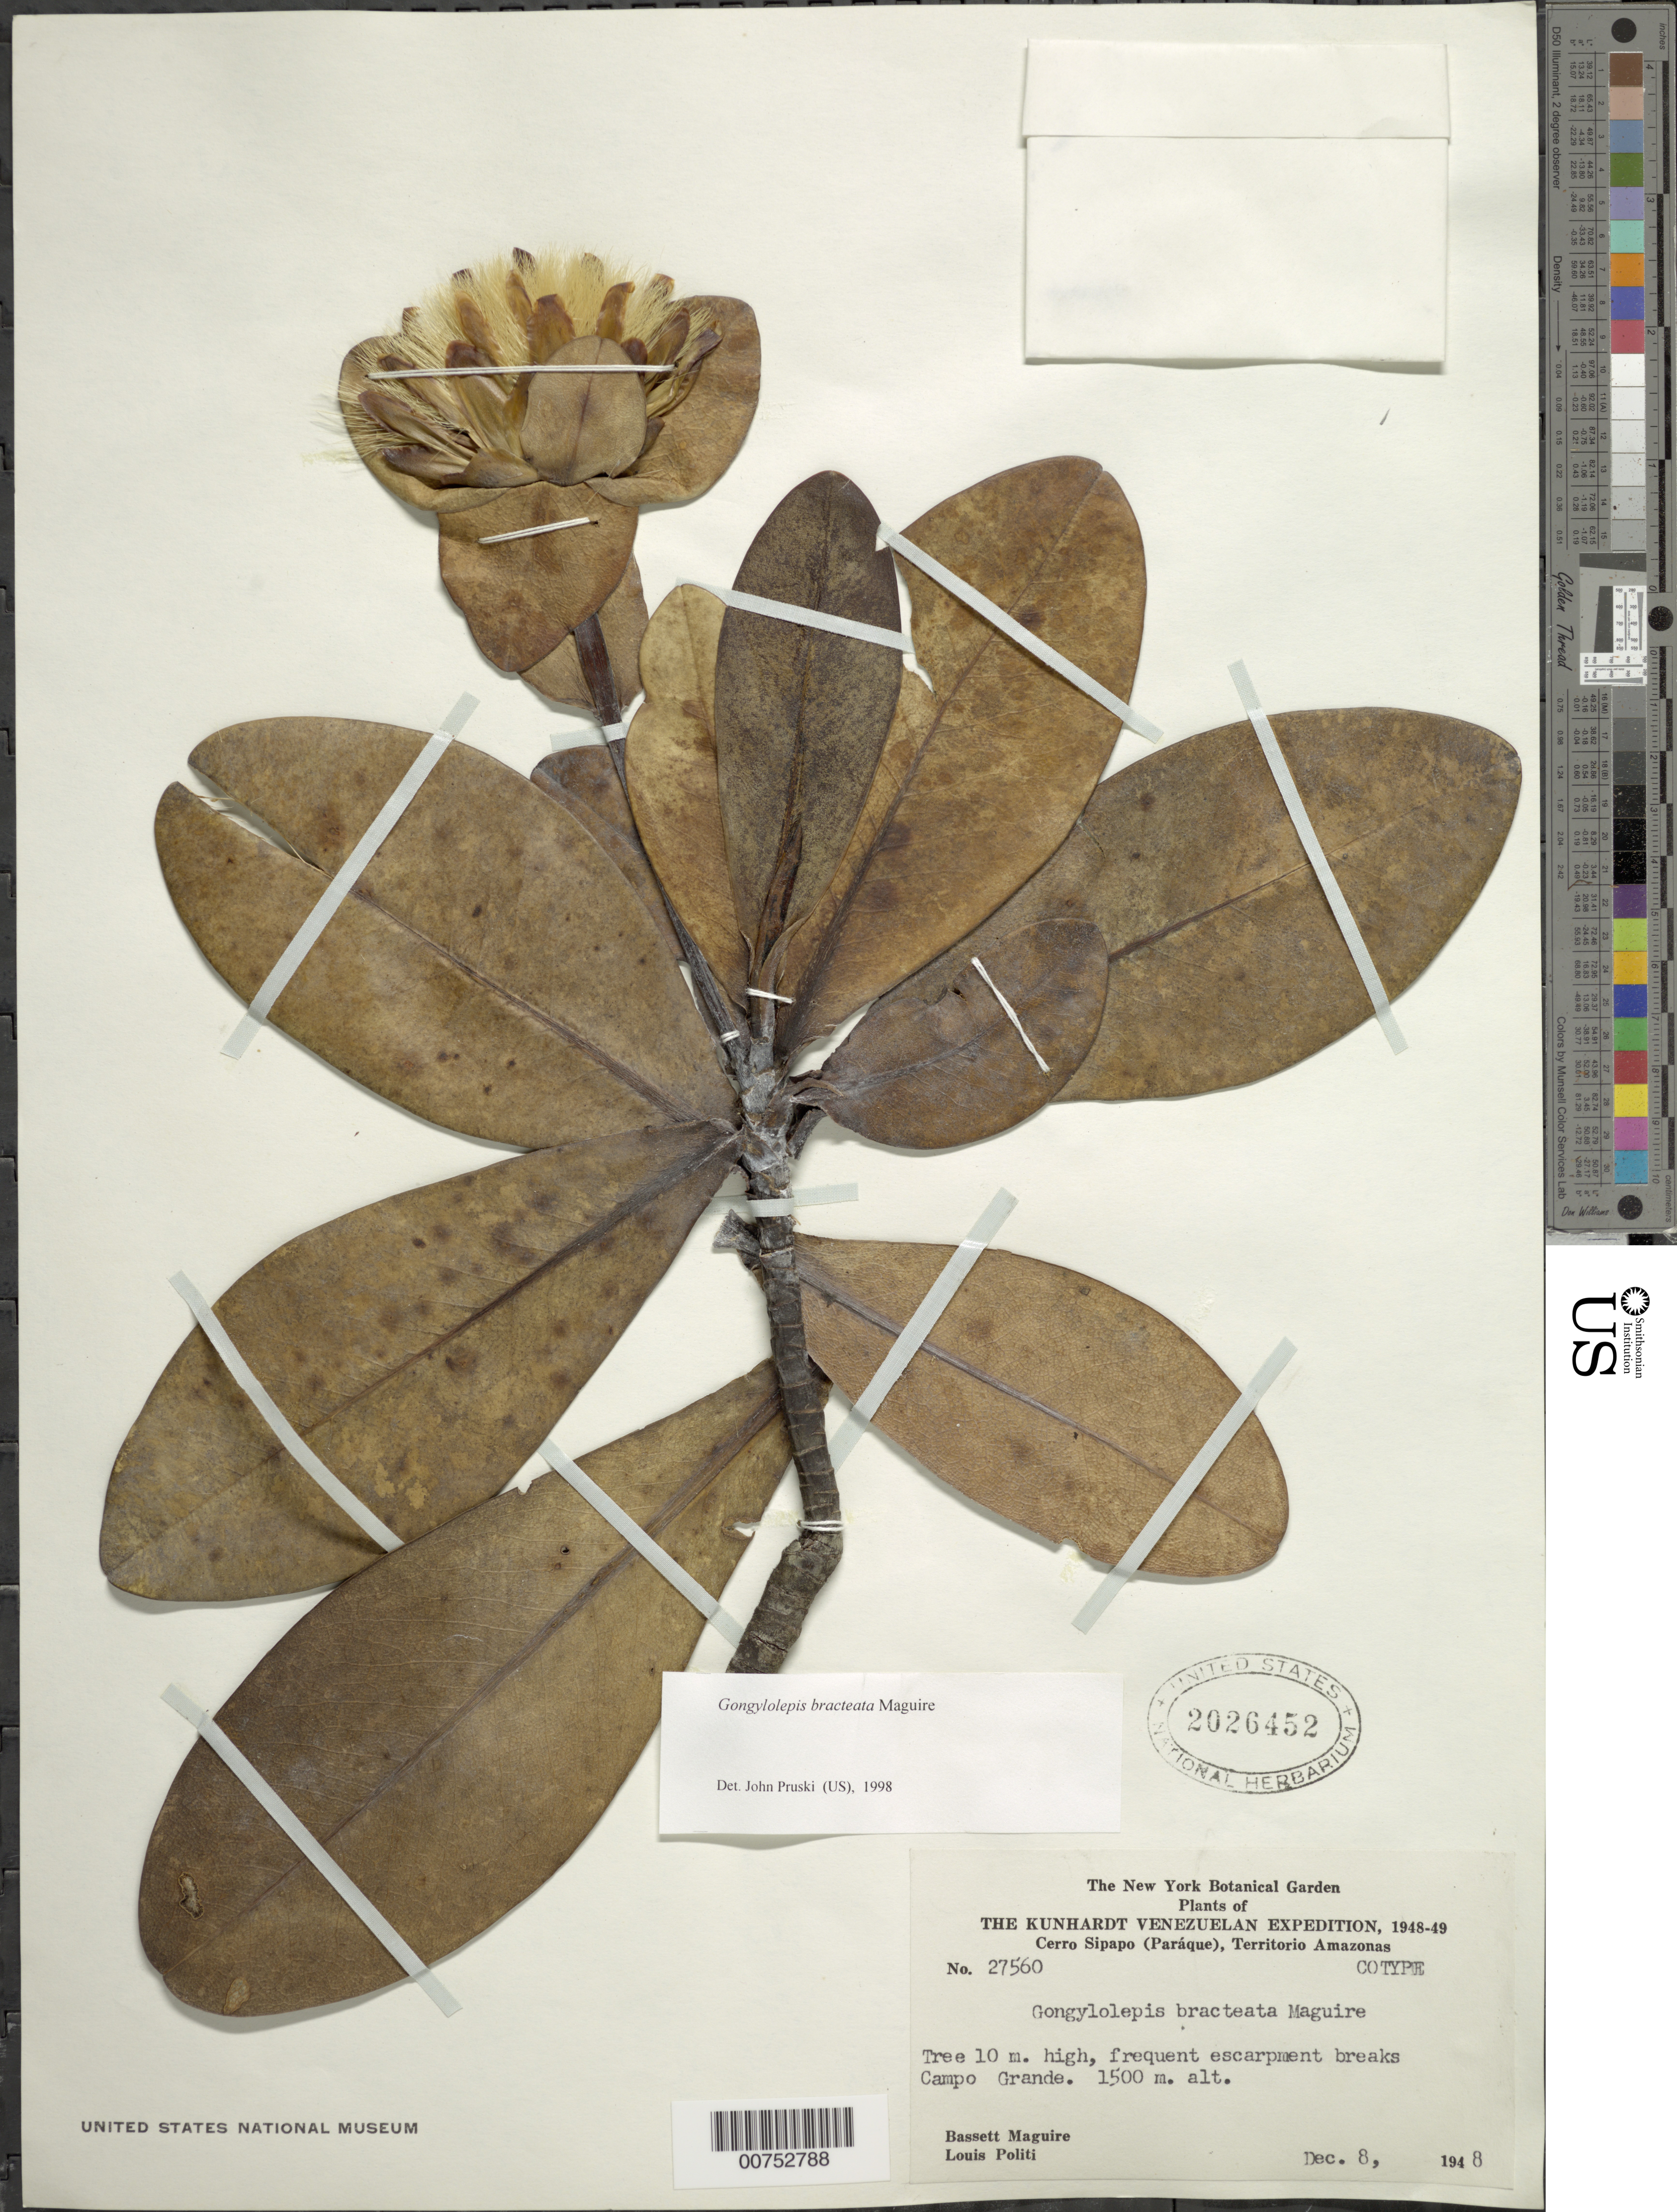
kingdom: Plantae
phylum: Tracheophyta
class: Magnoliopsida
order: Asterales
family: Asteraceae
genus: Gongylolepis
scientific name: Gongylolepis bracteata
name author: Maguire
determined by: Pruski, J. F.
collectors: B. Maguire & L. Politi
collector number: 27560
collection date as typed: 8-Dec-48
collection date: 1948-12-08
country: Venezuela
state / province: Amazonas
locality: Cerro Sipapo (Paráque), Campo Grande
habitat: Escarpment breaks.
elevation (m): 1500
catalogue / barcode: US 2026452